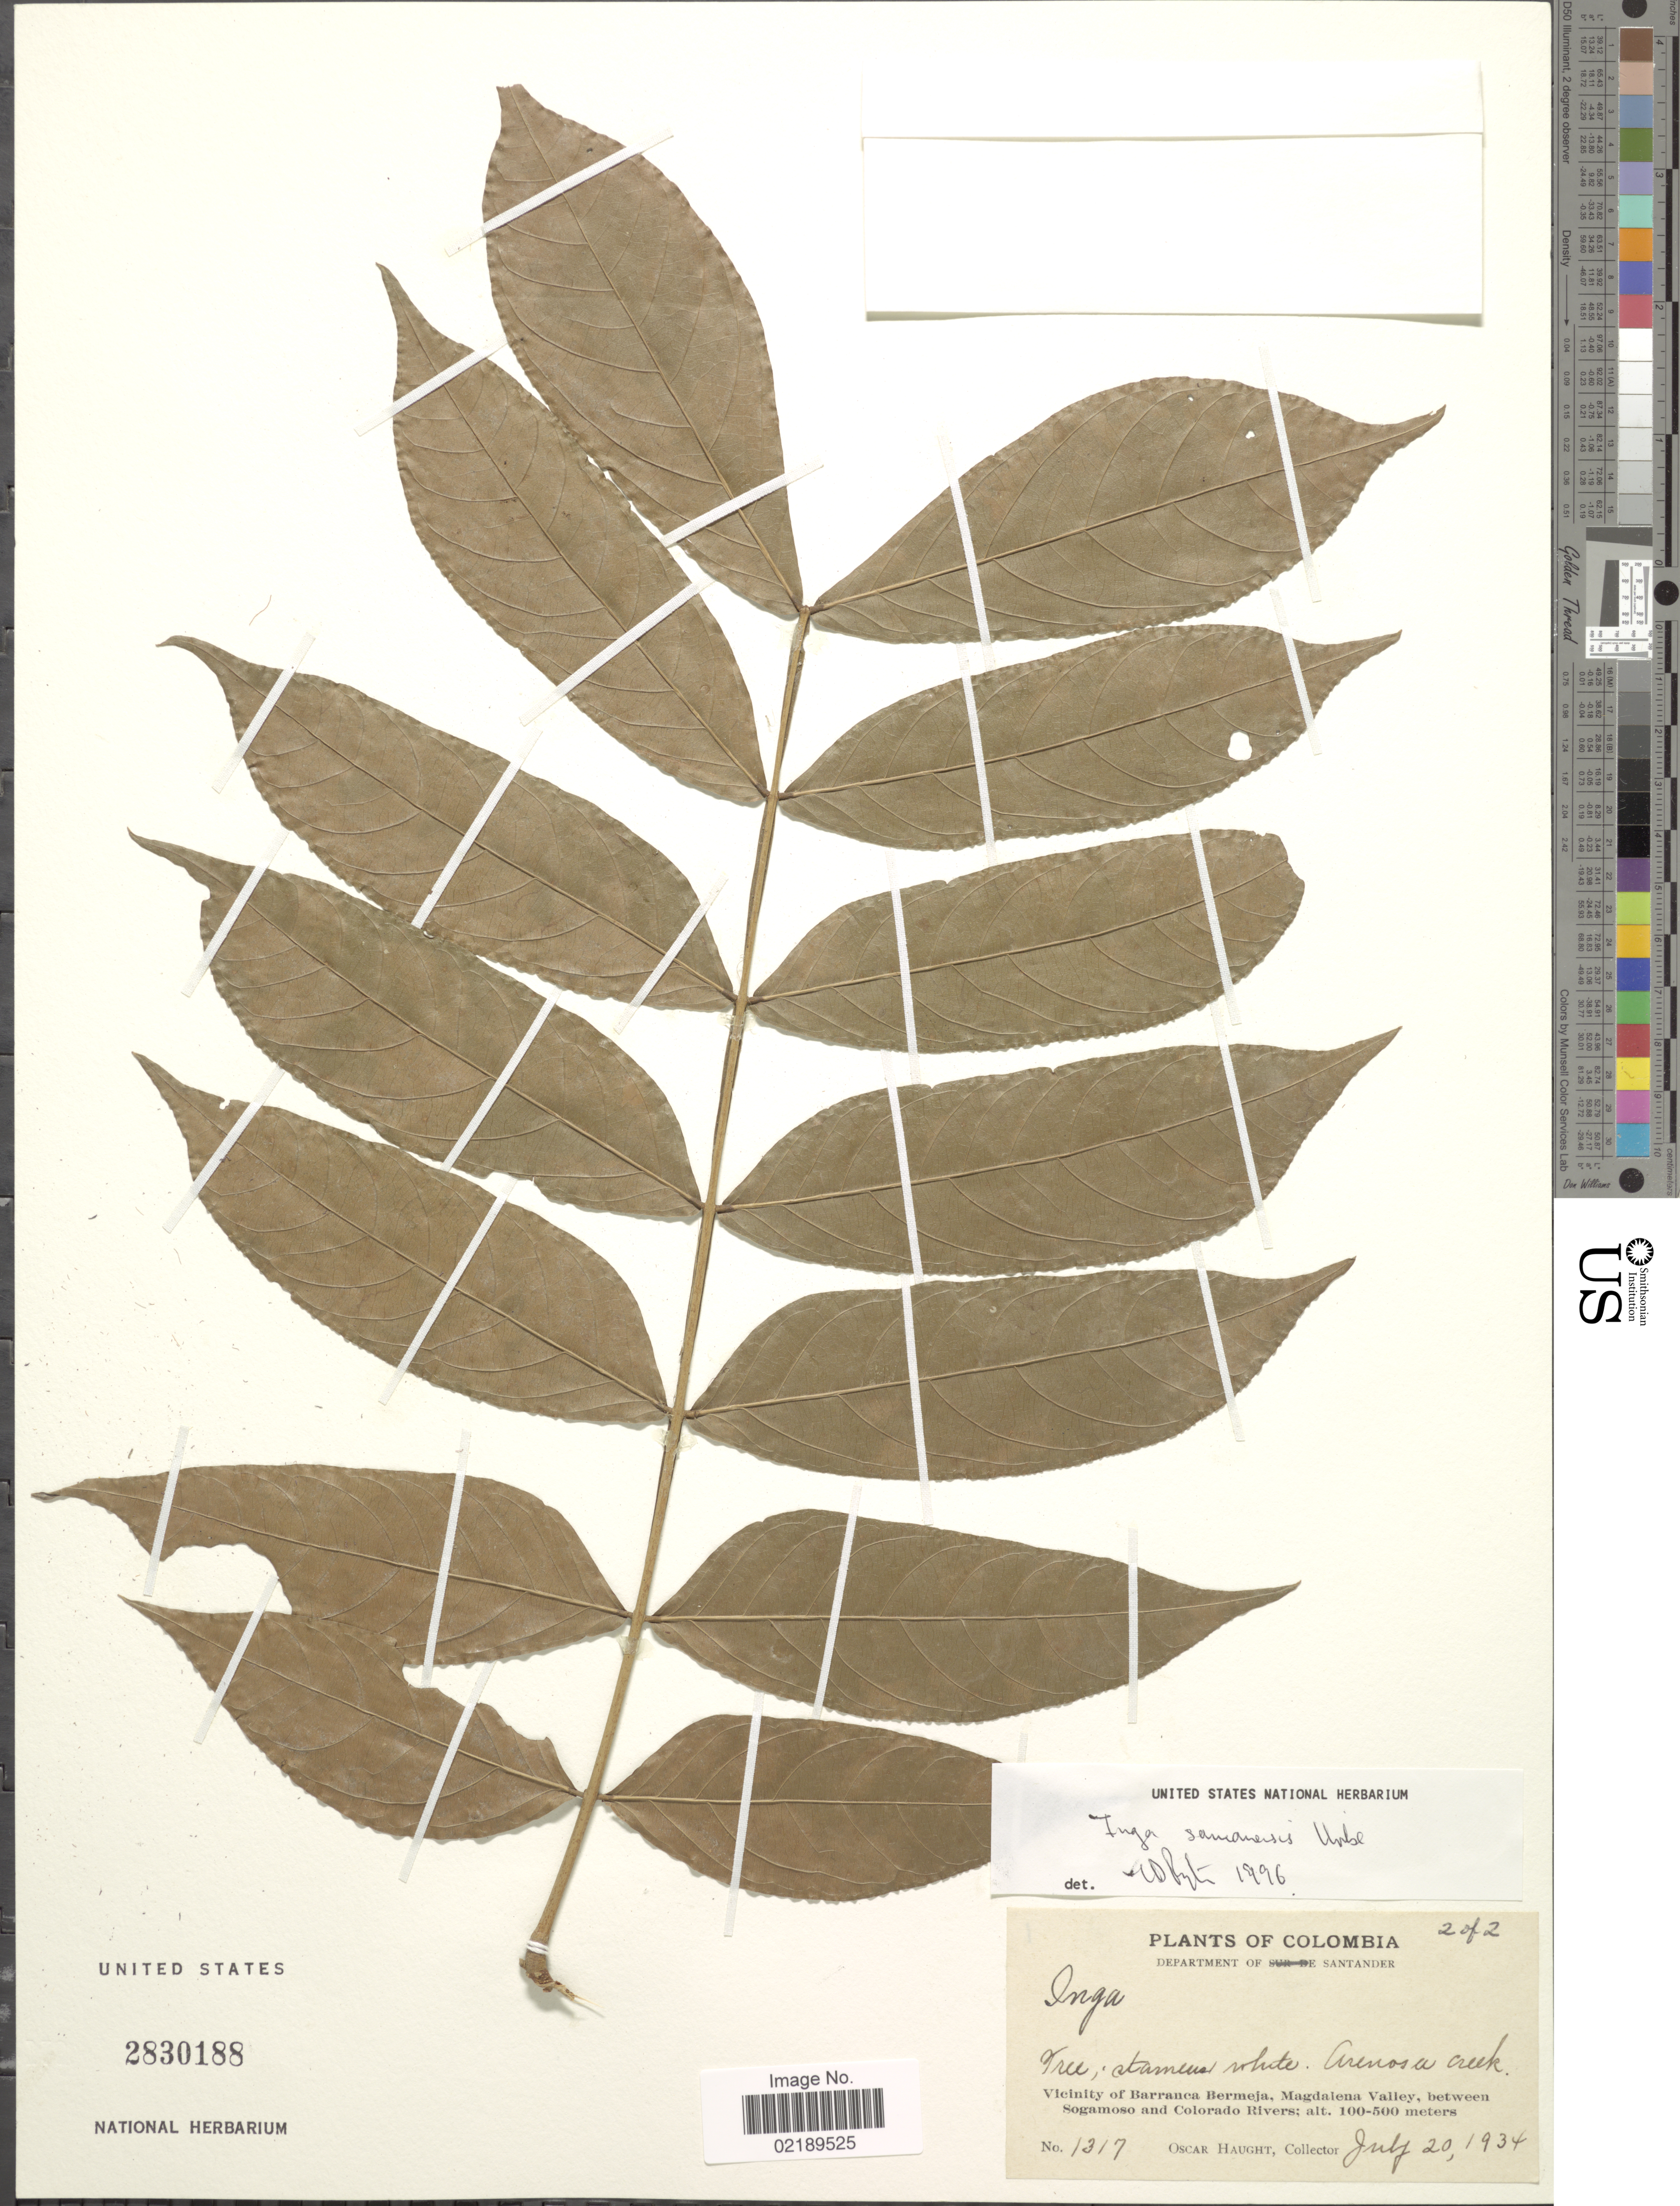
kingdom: Plantae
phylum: Tracheophyta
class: Magnoliopsida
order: Fabales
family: Fabaceae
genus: Inga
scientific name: Inga samanensis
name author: L. Uribe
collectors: O. L. Haught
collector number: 1317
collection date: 1934-07-20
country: Colombia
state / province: Santander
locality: Vicinity of Barranca Bermeja, Magdalena Valley, between Sogamoso and Colorado Rivers, Arenosa Creek.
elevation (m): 100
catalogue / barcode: US 2830188